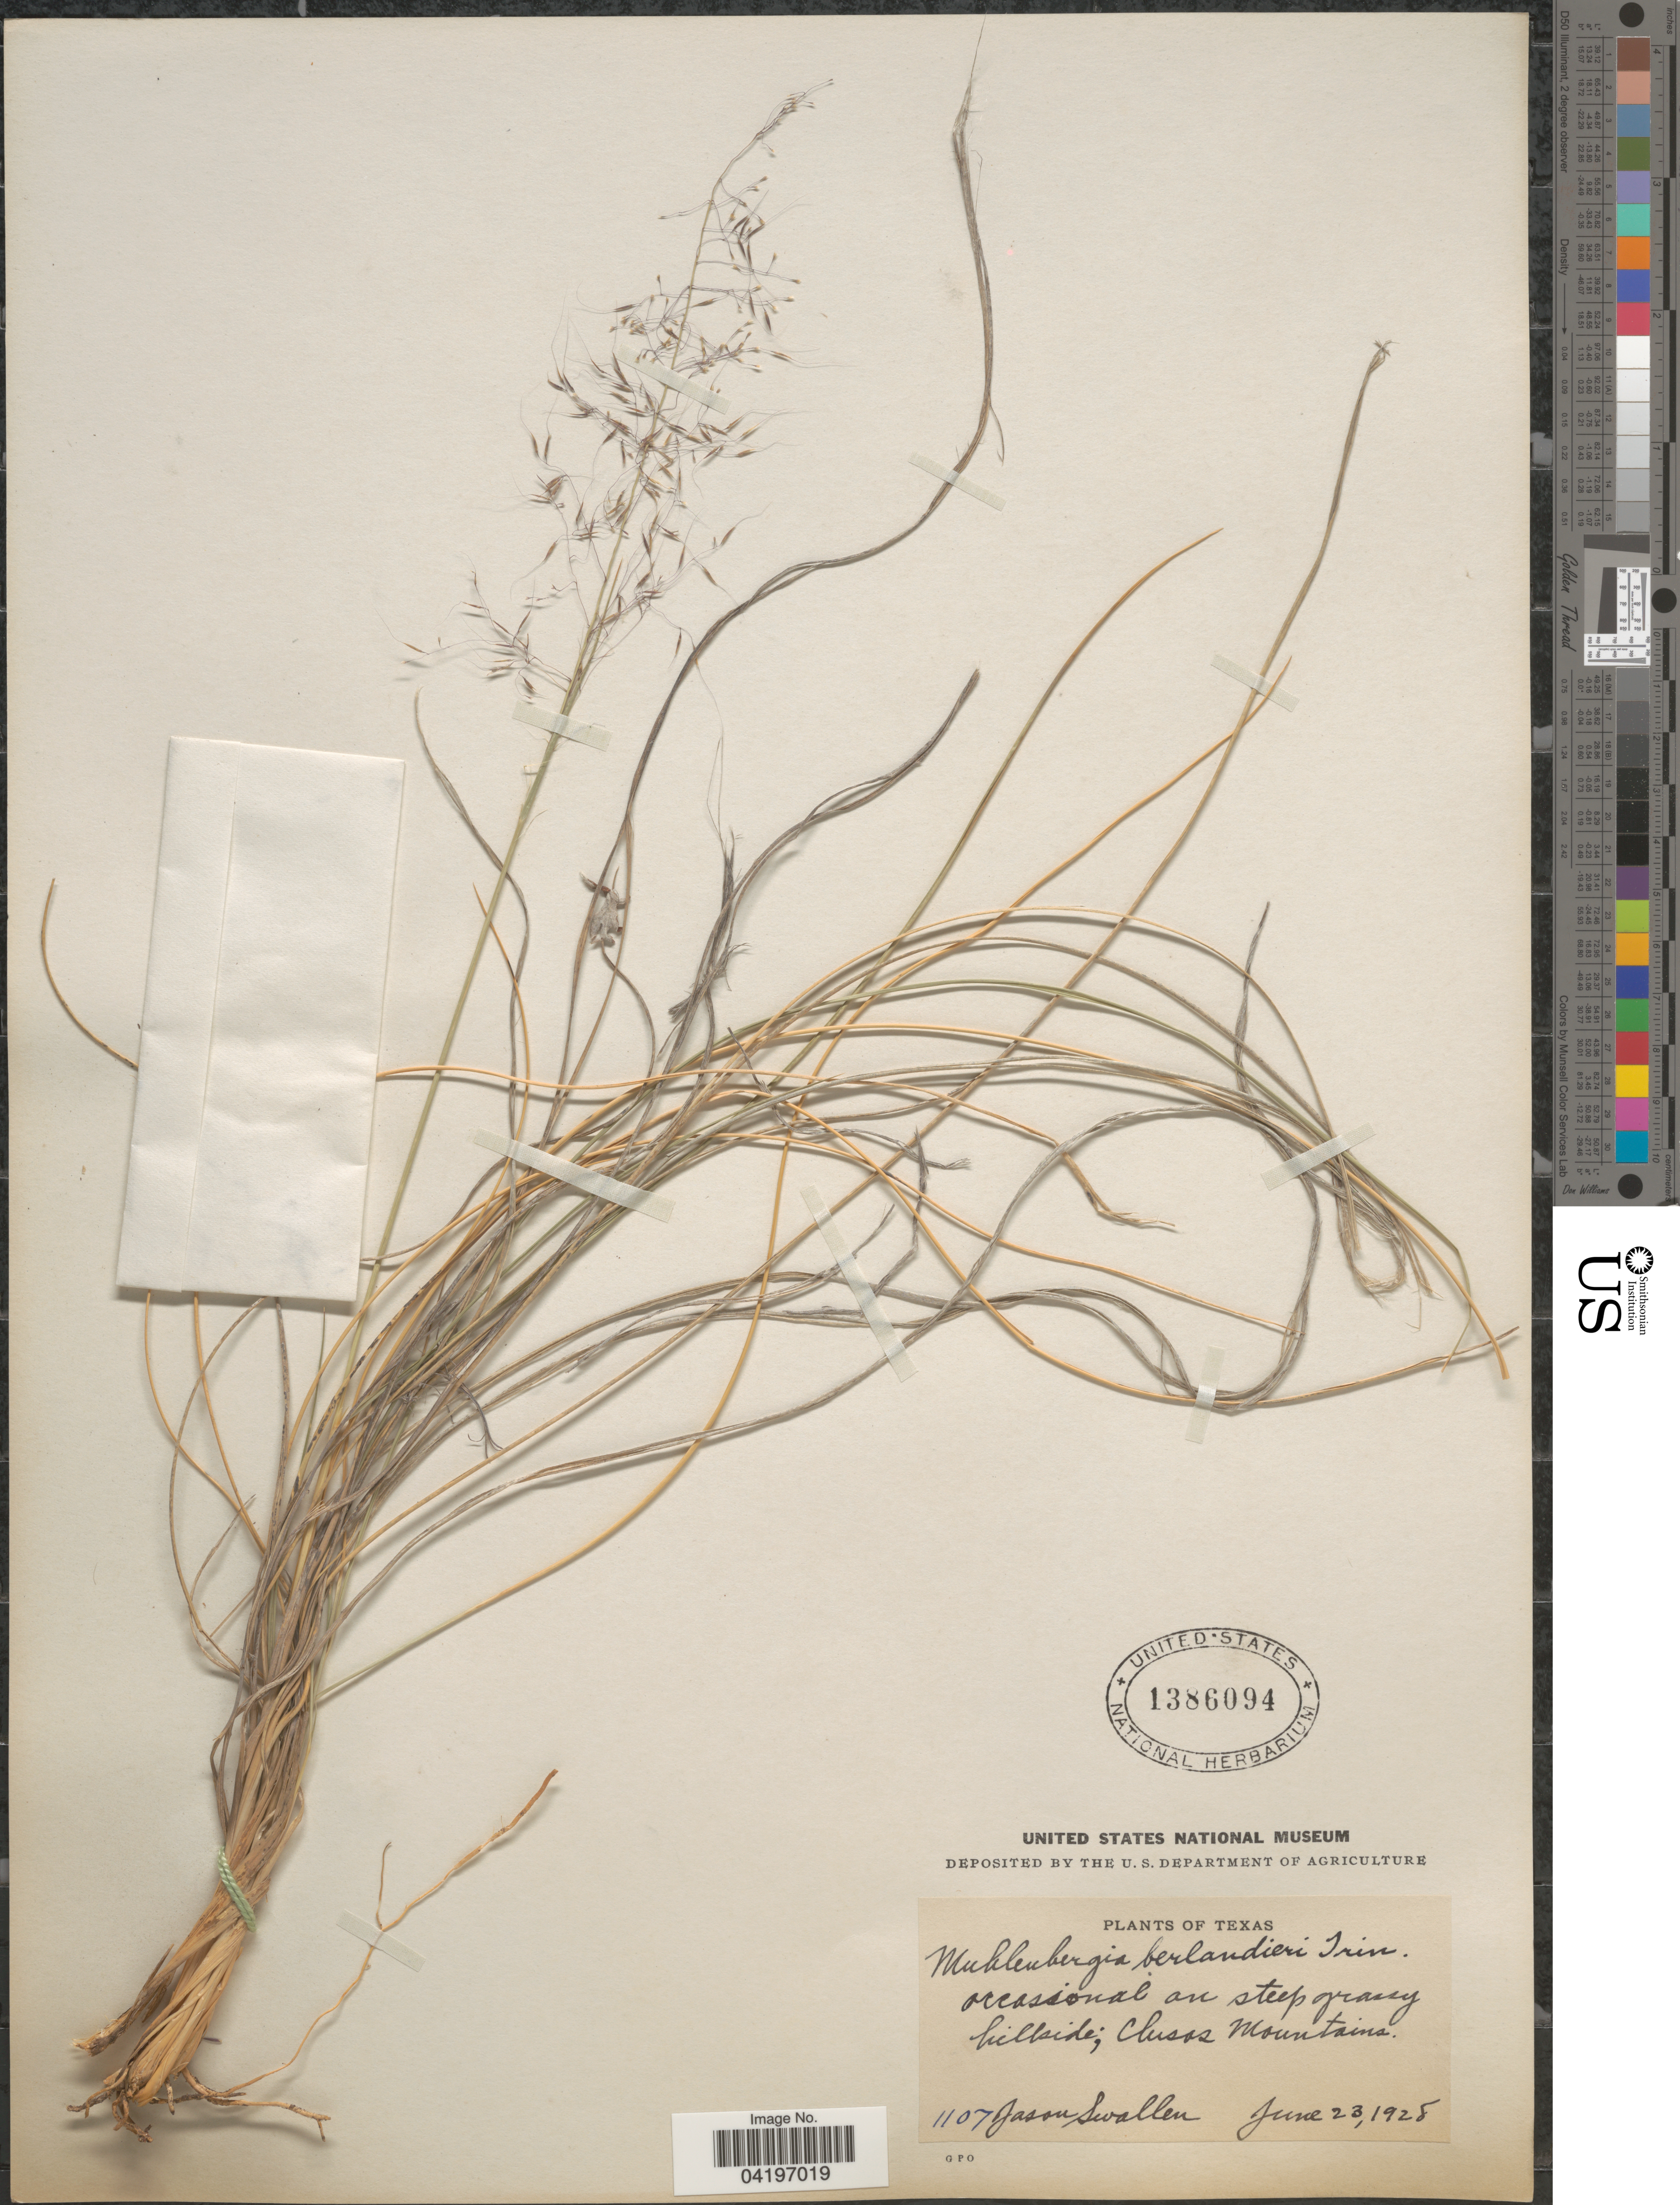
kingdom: Plantae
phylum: Tracheophyta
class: Liliopsida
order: Poales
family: Poaceae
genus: Muhlenbergia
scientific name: Muhlenbergia rigida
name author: (Kunth) Kunth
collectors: J. R. Swallen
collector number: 1107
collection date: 1928-06-23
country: United States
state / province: Texas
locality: Chisos Mountains.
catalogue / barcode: US 1386094